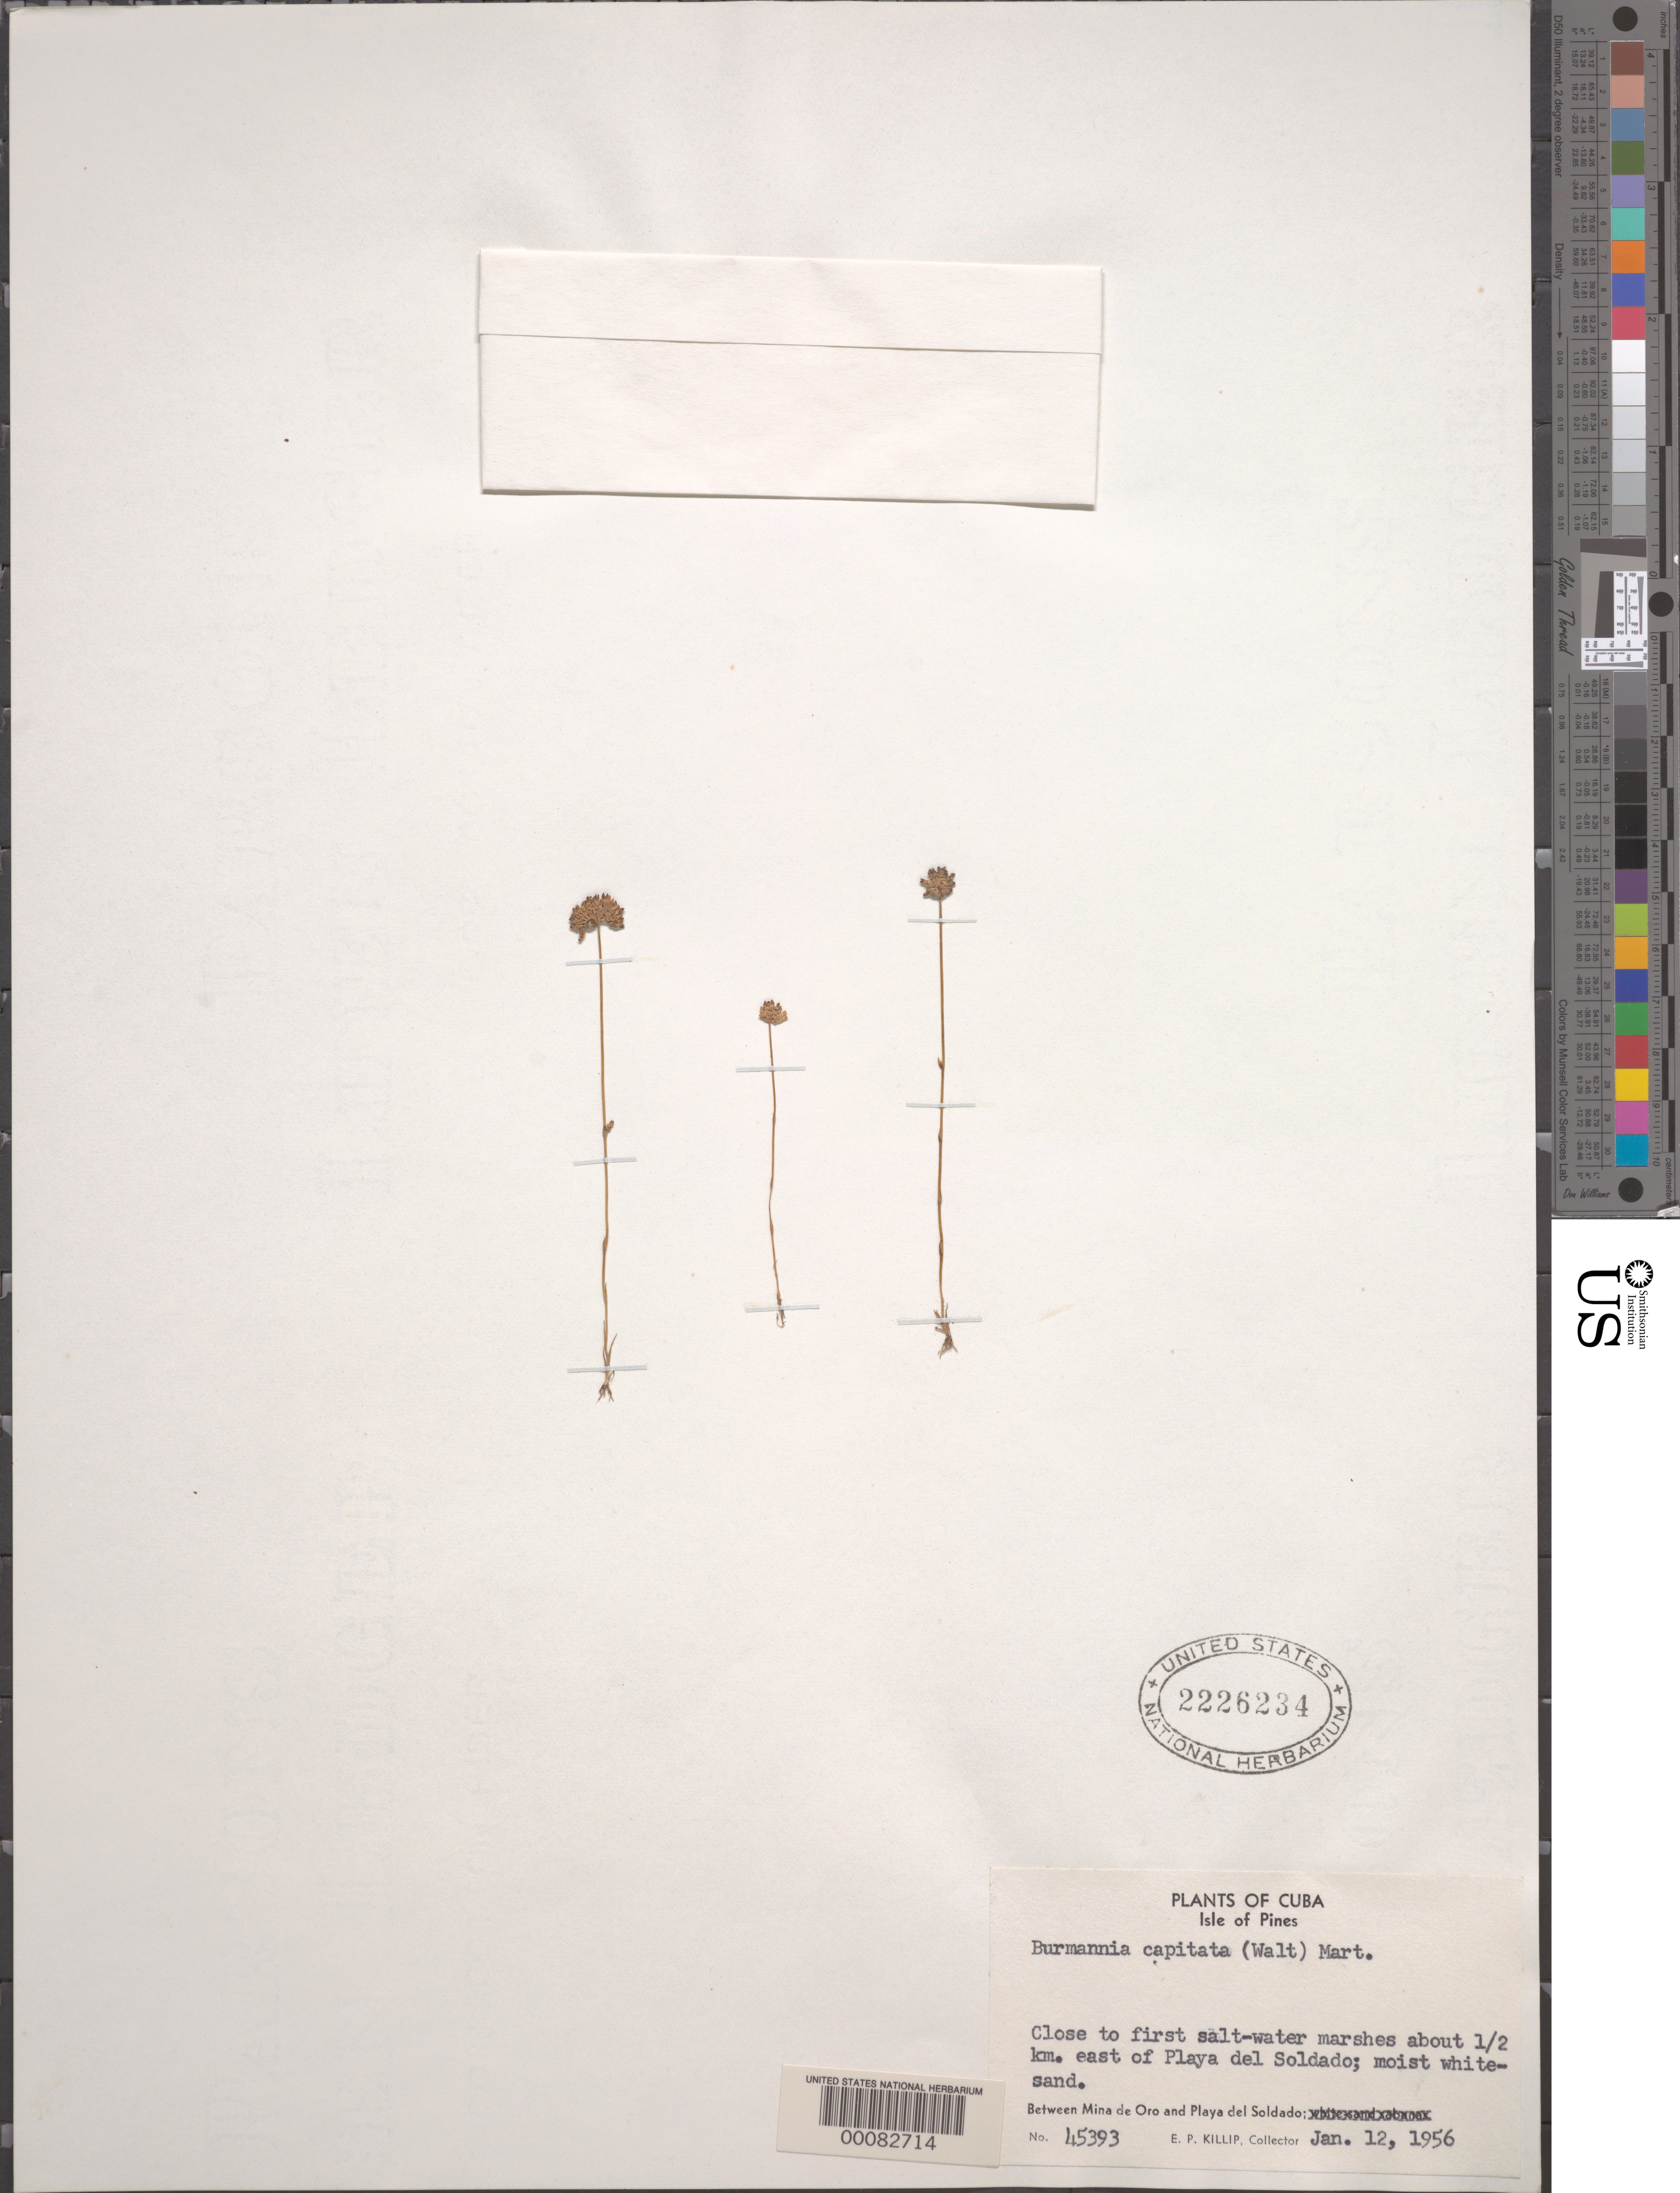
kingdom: Plantae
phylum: Tracheophyta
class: Liliopsida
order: Dioscoreales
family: Burmanniaceae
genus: Burmannia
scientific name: Burmannia capitata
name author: (Walter ex J.F. Gmel.) Mart.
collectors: E. P. Killip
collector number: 45393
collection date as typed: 12 Jan 1956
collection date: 1956-01-12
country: Cuba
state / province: Isla de La Juventud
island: Isla de la Juventud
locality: Mina de Oro to Playa del Soldado, about 0 5 km E of Playa del Soldado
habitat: Close to first salt-water marshes; moist white sand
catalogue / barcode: US 2226234